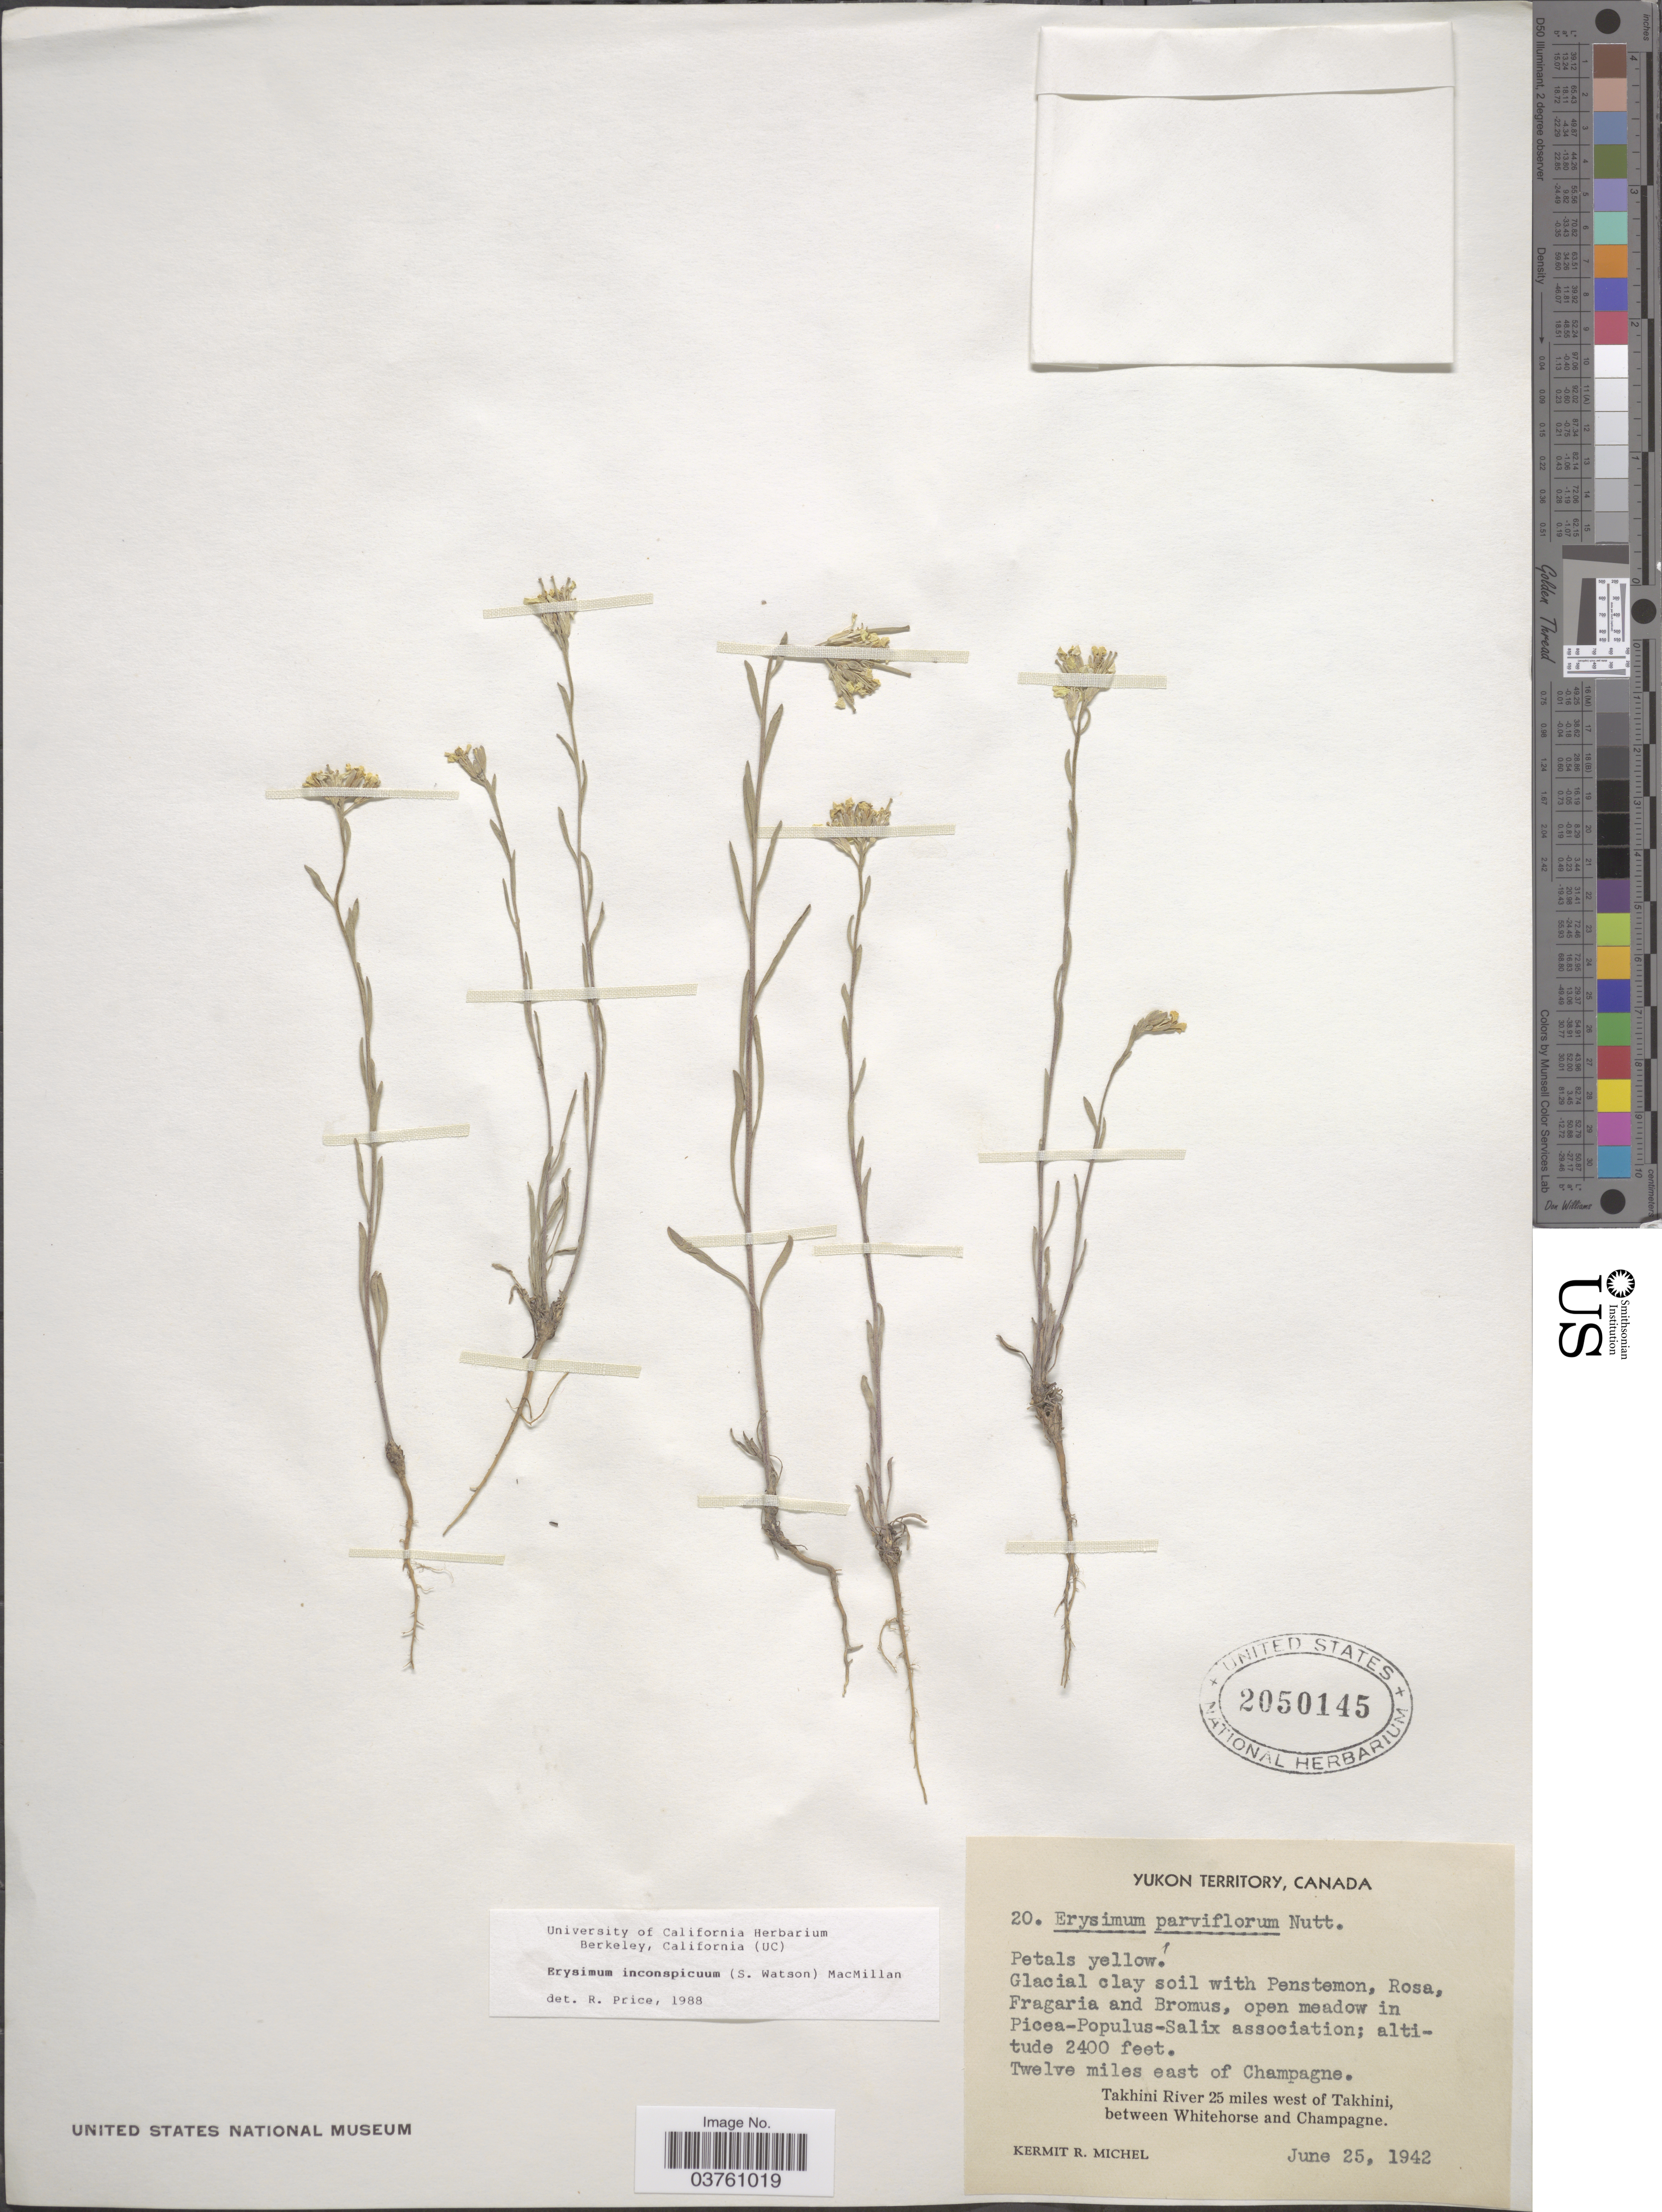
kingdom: Plantae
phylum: Tracheophyta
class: Magnoliopsida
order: Brassicales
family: Brassicaceae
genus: Erysimum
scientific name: Erysimum inconspicuum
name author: (S. Watson) MacMill.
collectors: K. Michel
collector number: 20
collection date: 1942-06-25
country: Canada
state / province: Yukon Territory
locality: Twelve miles east of champagne. Takhini River 25 miles west of Takhini, between Whitehorse and Champagne.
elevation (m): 732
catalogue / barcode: US 2050145